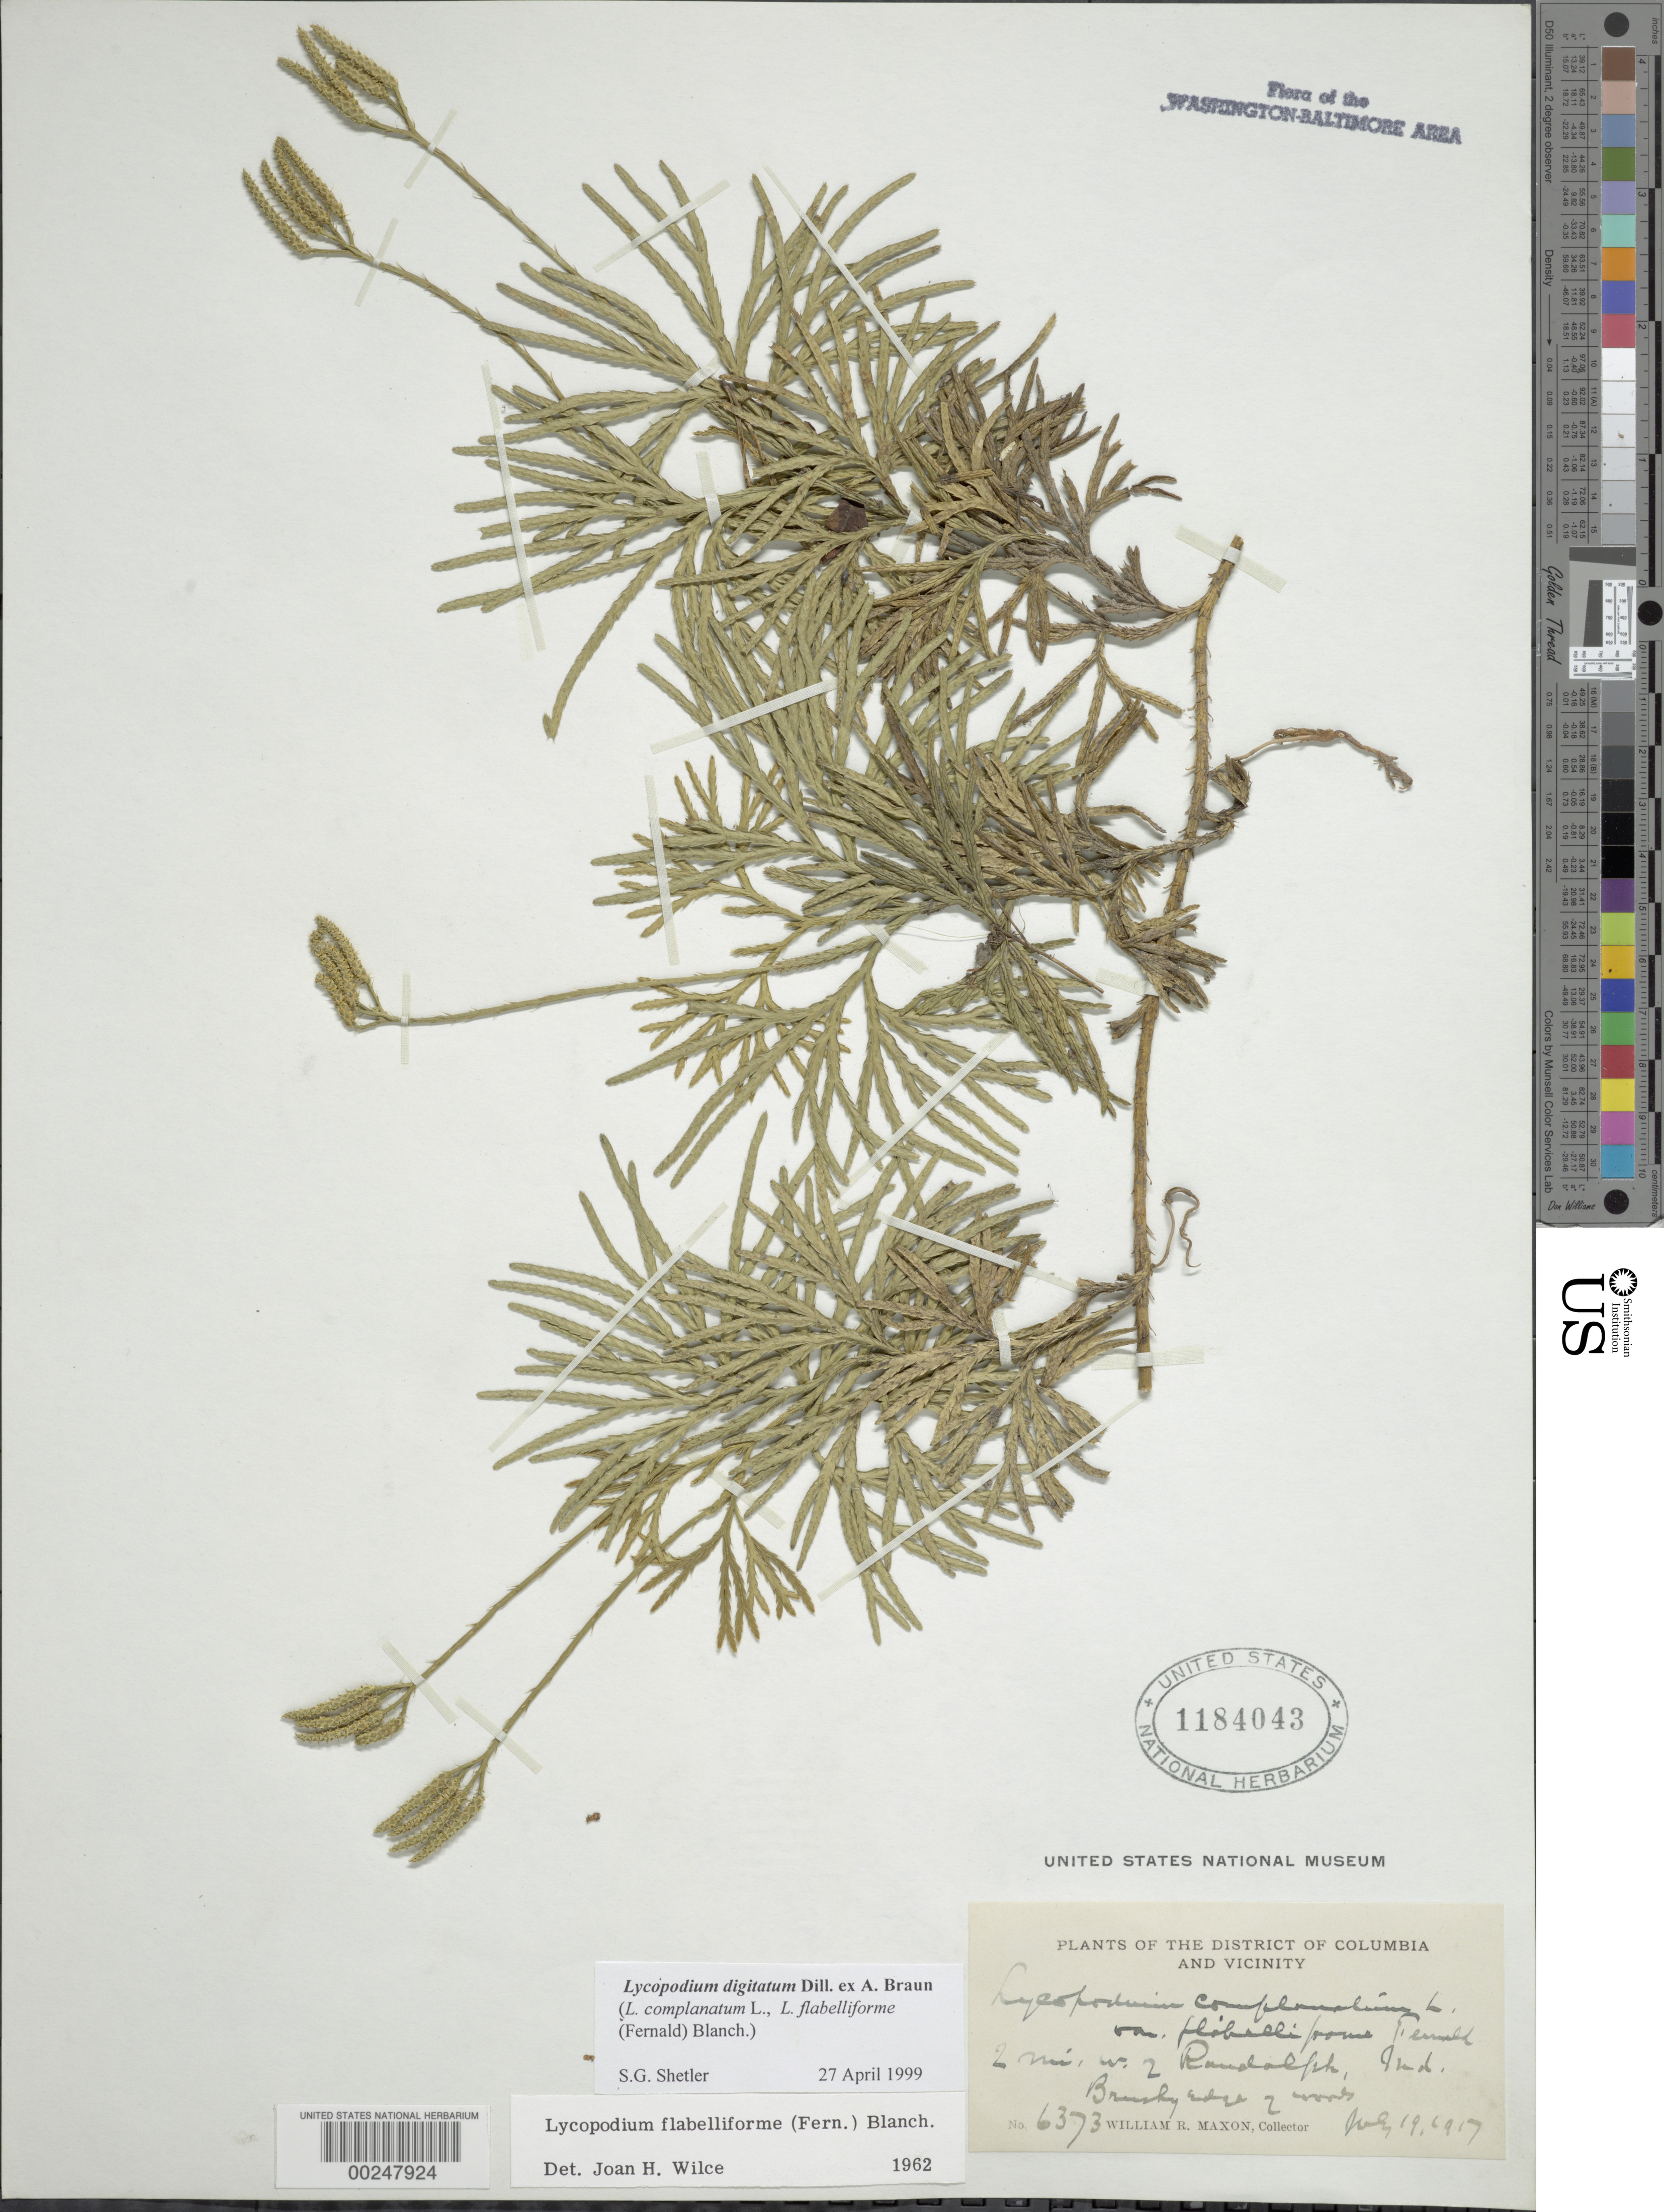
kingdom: Plantae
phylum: Tracheophyta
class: Lycopodiopsida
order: Lycopodiales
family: Lycopodiaceae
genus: Diphasiastrum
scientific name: Diphasiastrum digitatum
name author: (Dill. ex A. Braun) Holub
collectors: W. R. Maxon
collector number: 6373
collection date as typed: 19 Jul 1917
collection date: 1917-07-19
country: United States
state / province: Maryland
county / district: Montgomery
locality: West of Randolph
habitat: Brushy edge of woods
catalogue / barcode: US 1184043